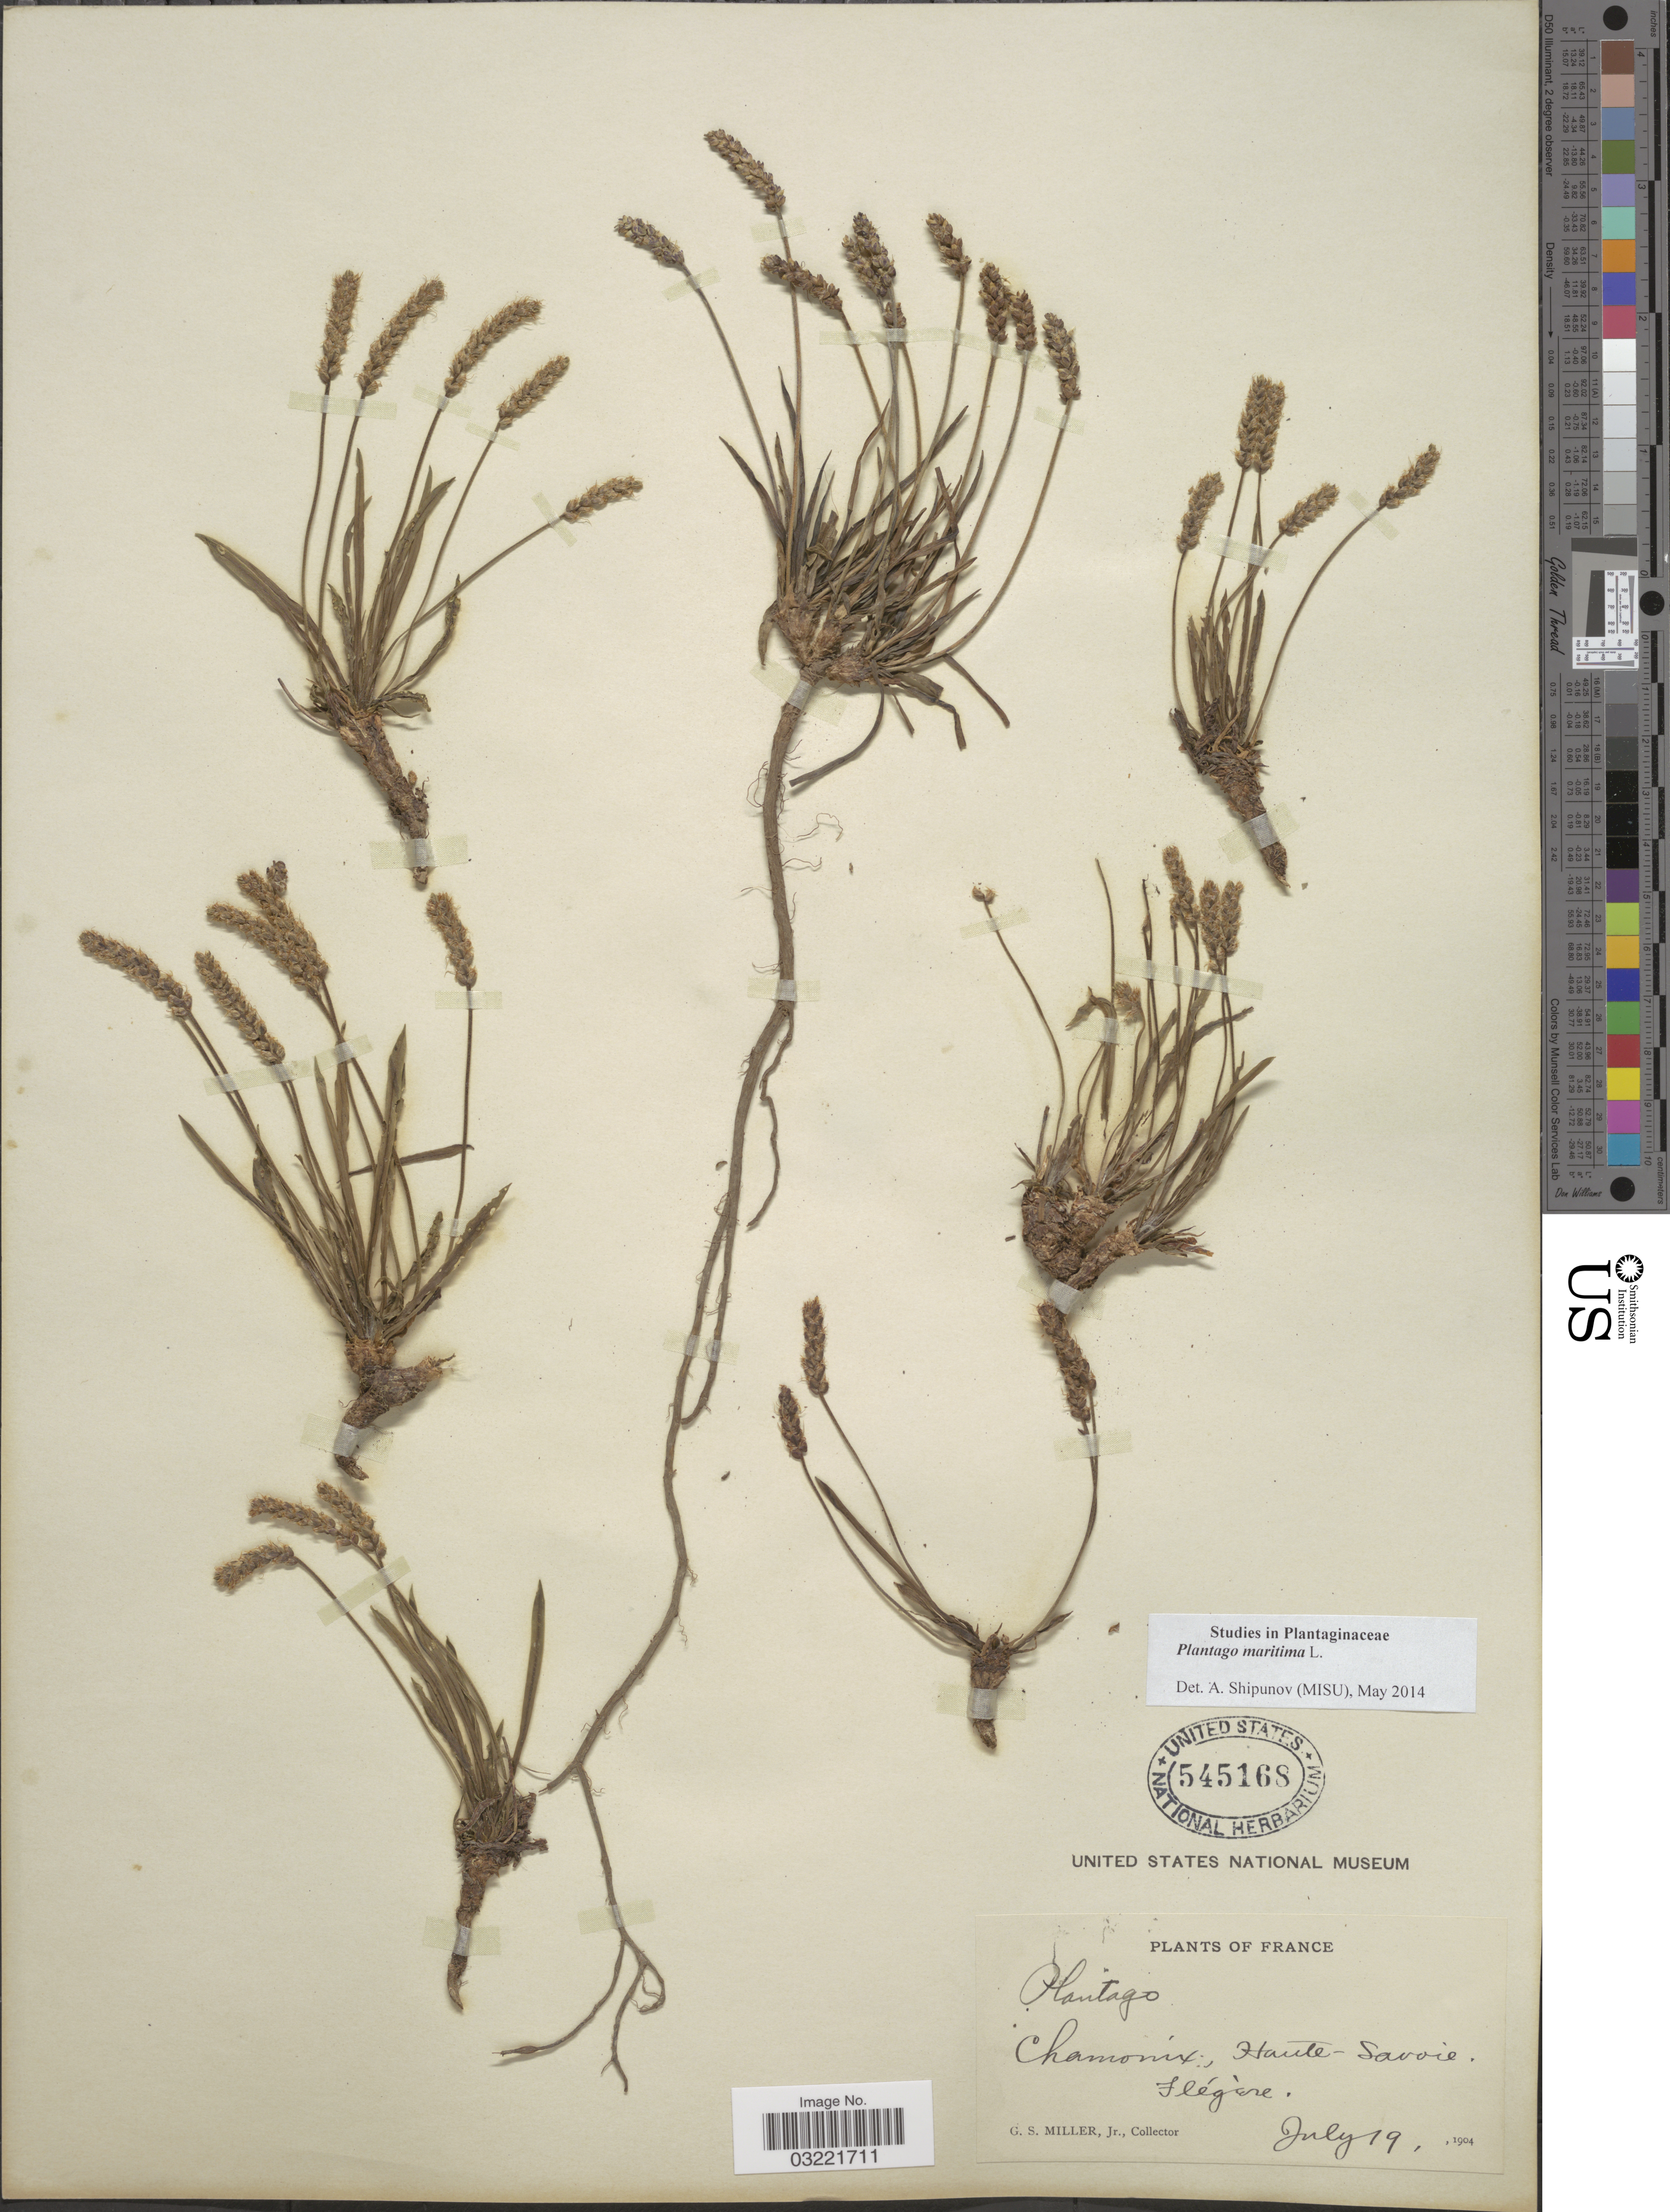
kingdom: Plantae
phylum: Tracheophyta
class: Magnoliopsida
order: Lamiales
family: Plantaginaceae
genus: Plantago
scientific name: Plantago maritima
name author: L.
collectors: G. S. Miller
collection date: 1904-07-19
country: France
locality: Chamonix, Haute-Savoie. Flégère.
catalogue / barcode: US 545168